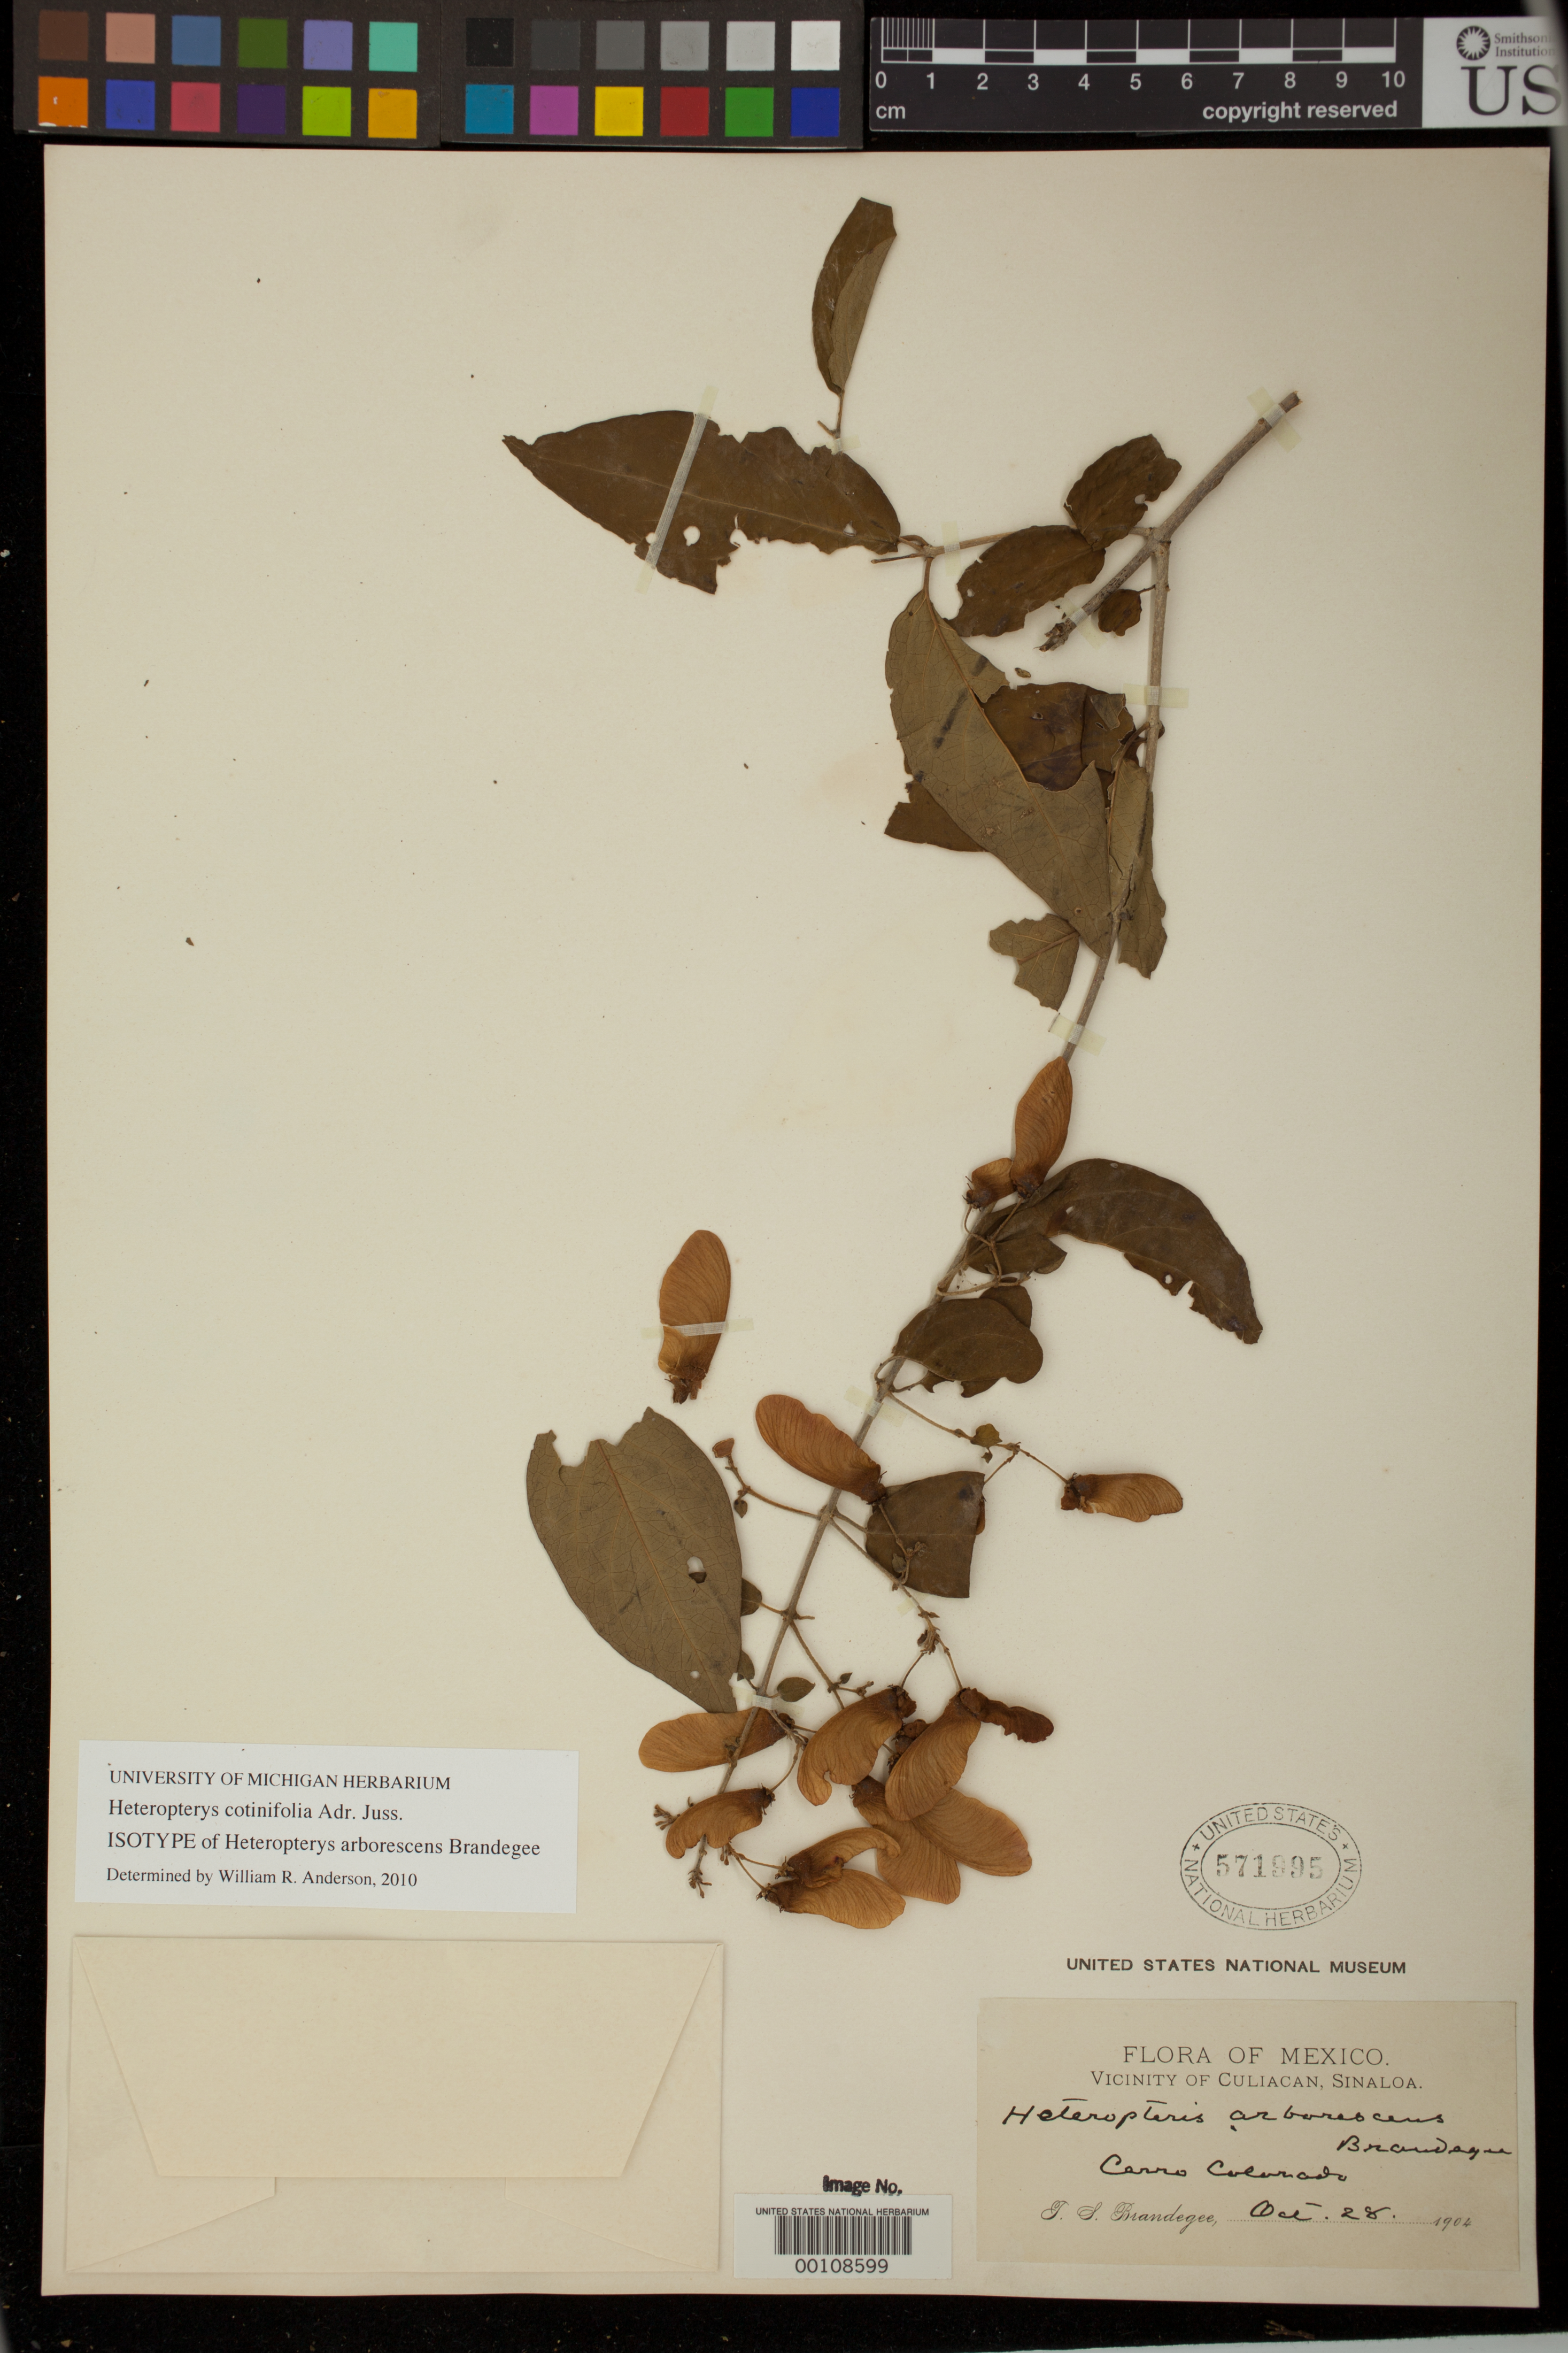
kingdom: Plantae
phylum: Tracheophyta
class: Magnoliopsida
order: Malpighiales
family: Malpighiaceae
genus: Heteropterys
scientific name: Heteropterys arborescens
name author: Brandegee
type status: Type Collection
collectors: T. S. Brandegee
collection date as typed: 28 Oct 1904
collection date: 1904-10-28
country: Mexico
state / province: Sinaloa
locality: Cerro Colorado.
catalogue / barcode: US 571995